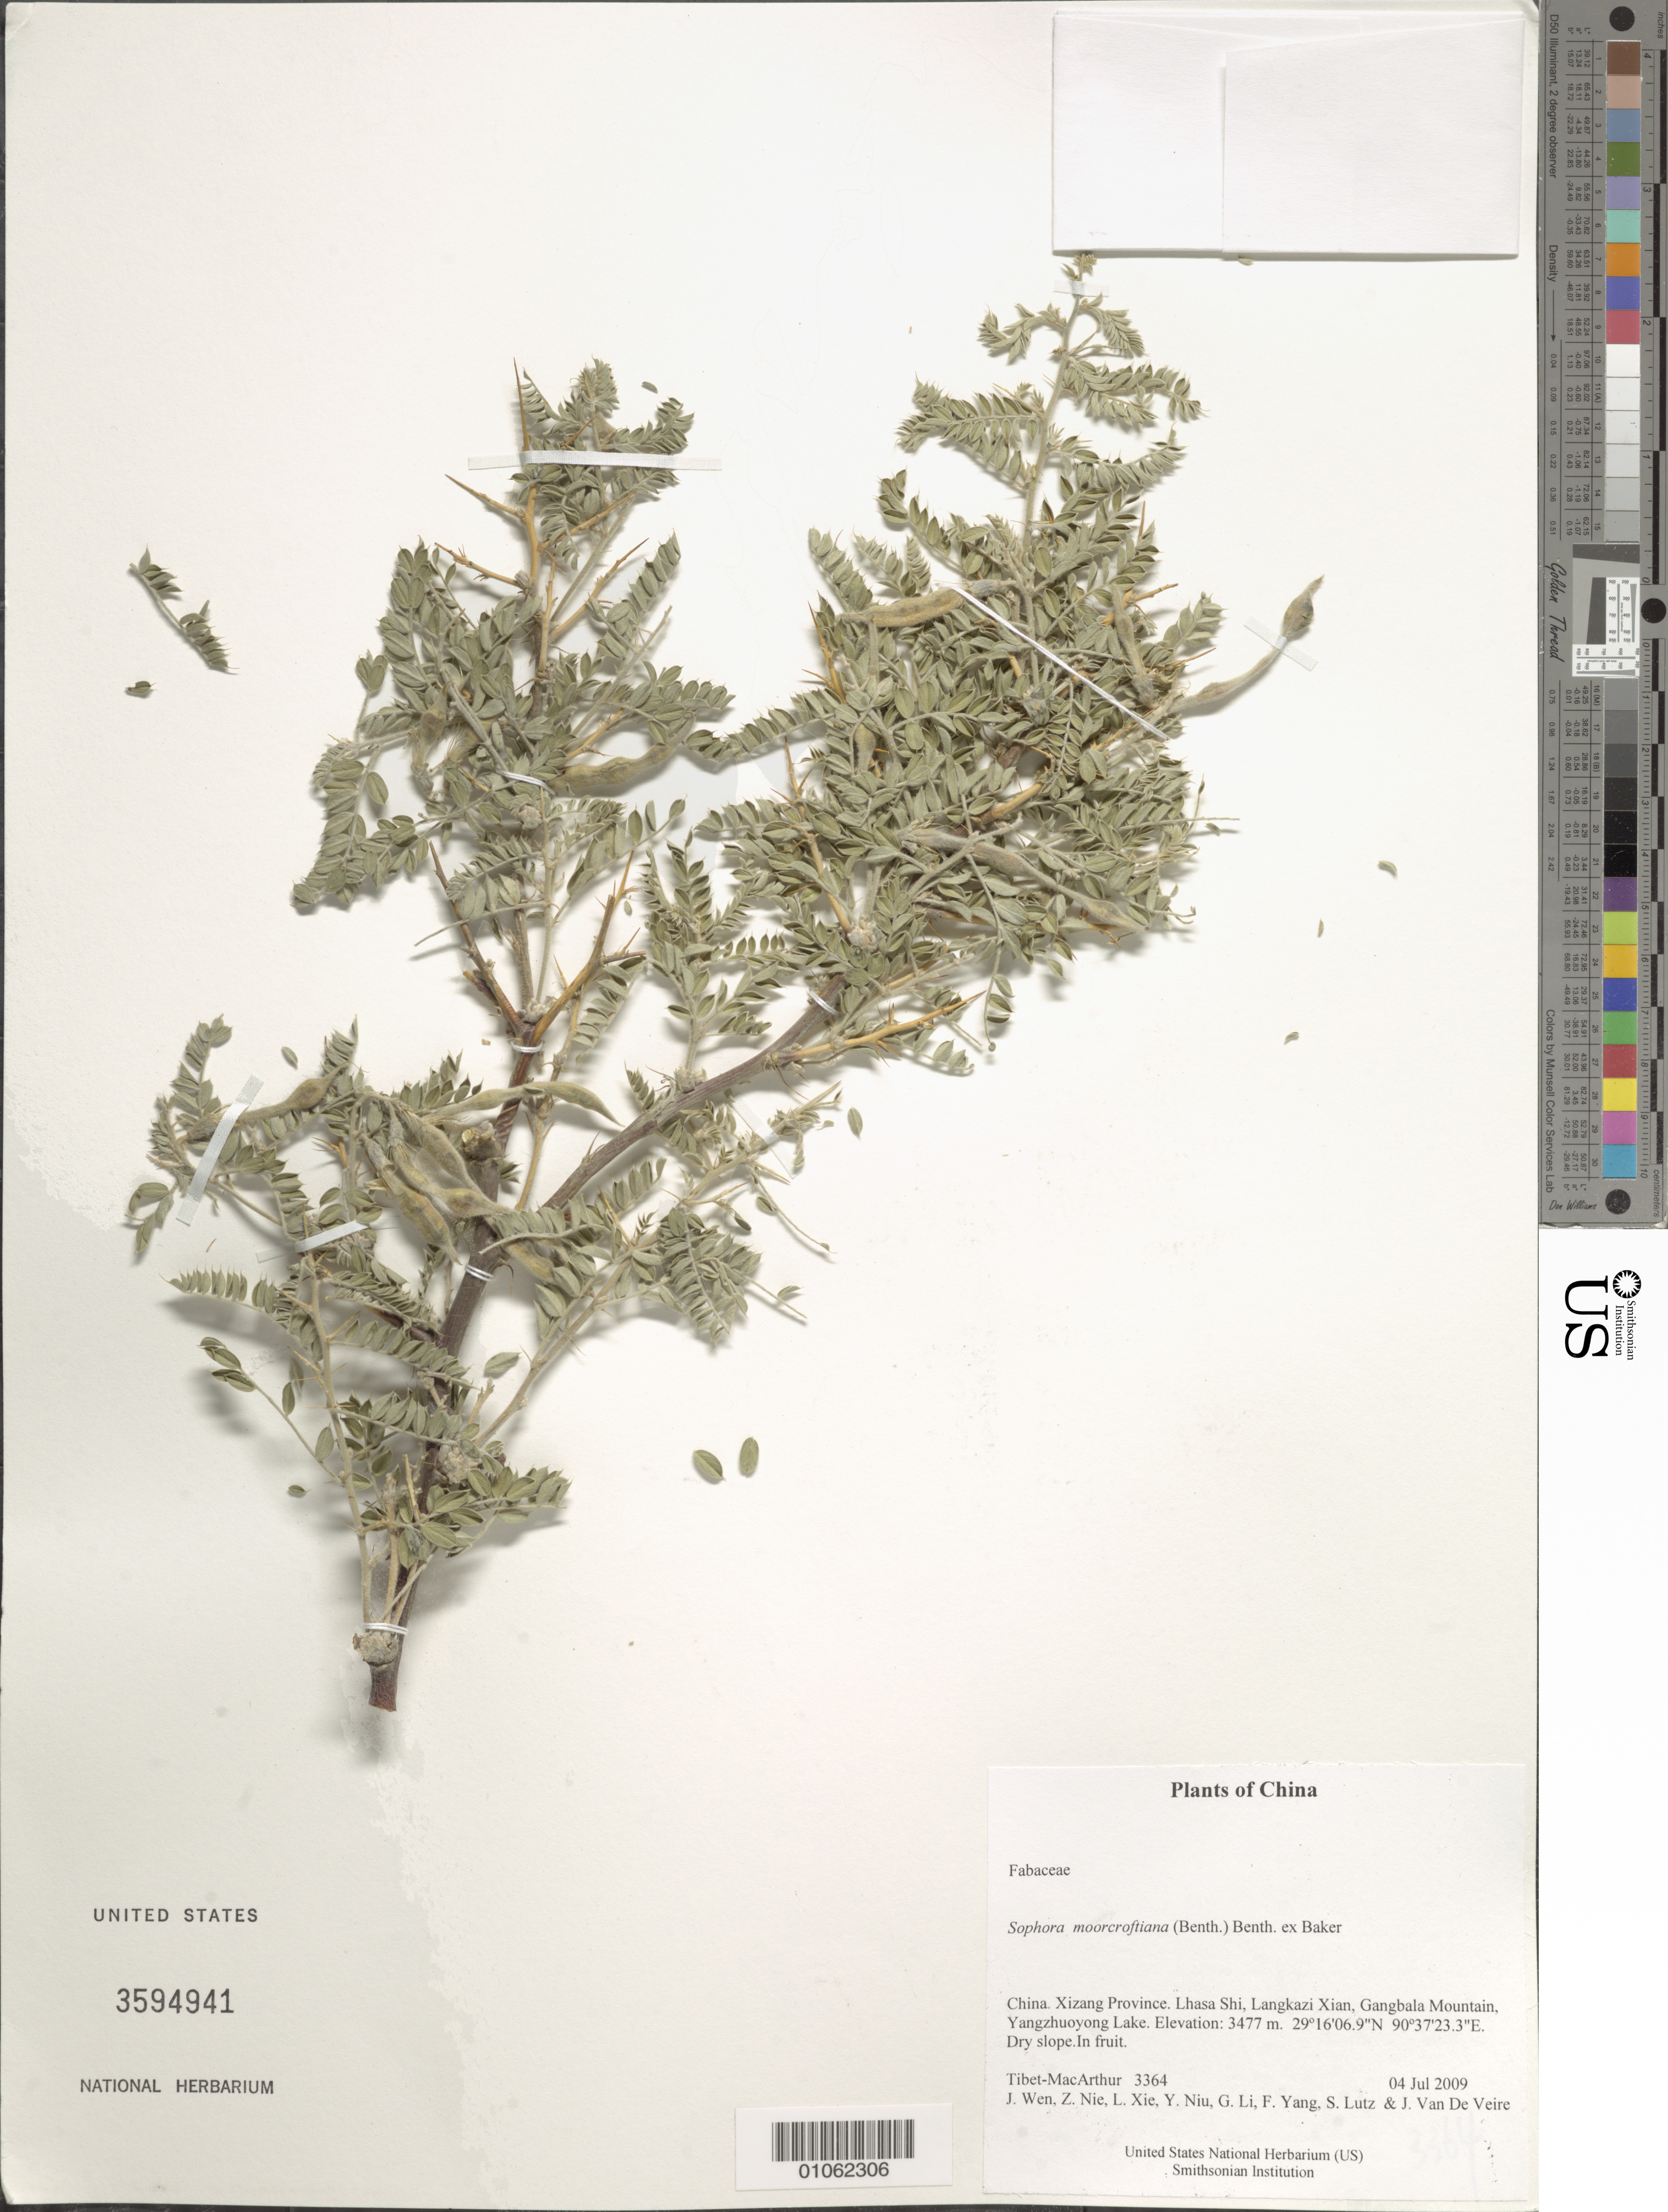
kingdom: Plantae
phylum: Tracheophyta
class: Magnoliopsida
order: Fabales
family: Fabaceae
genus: Sophora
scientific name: Sophora moorcroftiana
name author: (Benth.) Benth. ex Baker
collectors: Tibet-MacArthur, J. Wen, Z. Nie, L. Xie, Y. Niu, G. Li, F. Yang, S. Lutz & J. Van De Veire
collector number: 3364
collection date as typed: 04 Jul 2009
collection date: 2009-07-04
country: China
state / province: Xizang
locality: Lhasa Shi, Langkazi Xian, Gangbala Mountain, Yangzhuoyong Lake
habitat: Dry slope.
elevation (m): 3477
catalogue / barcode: US 3594941